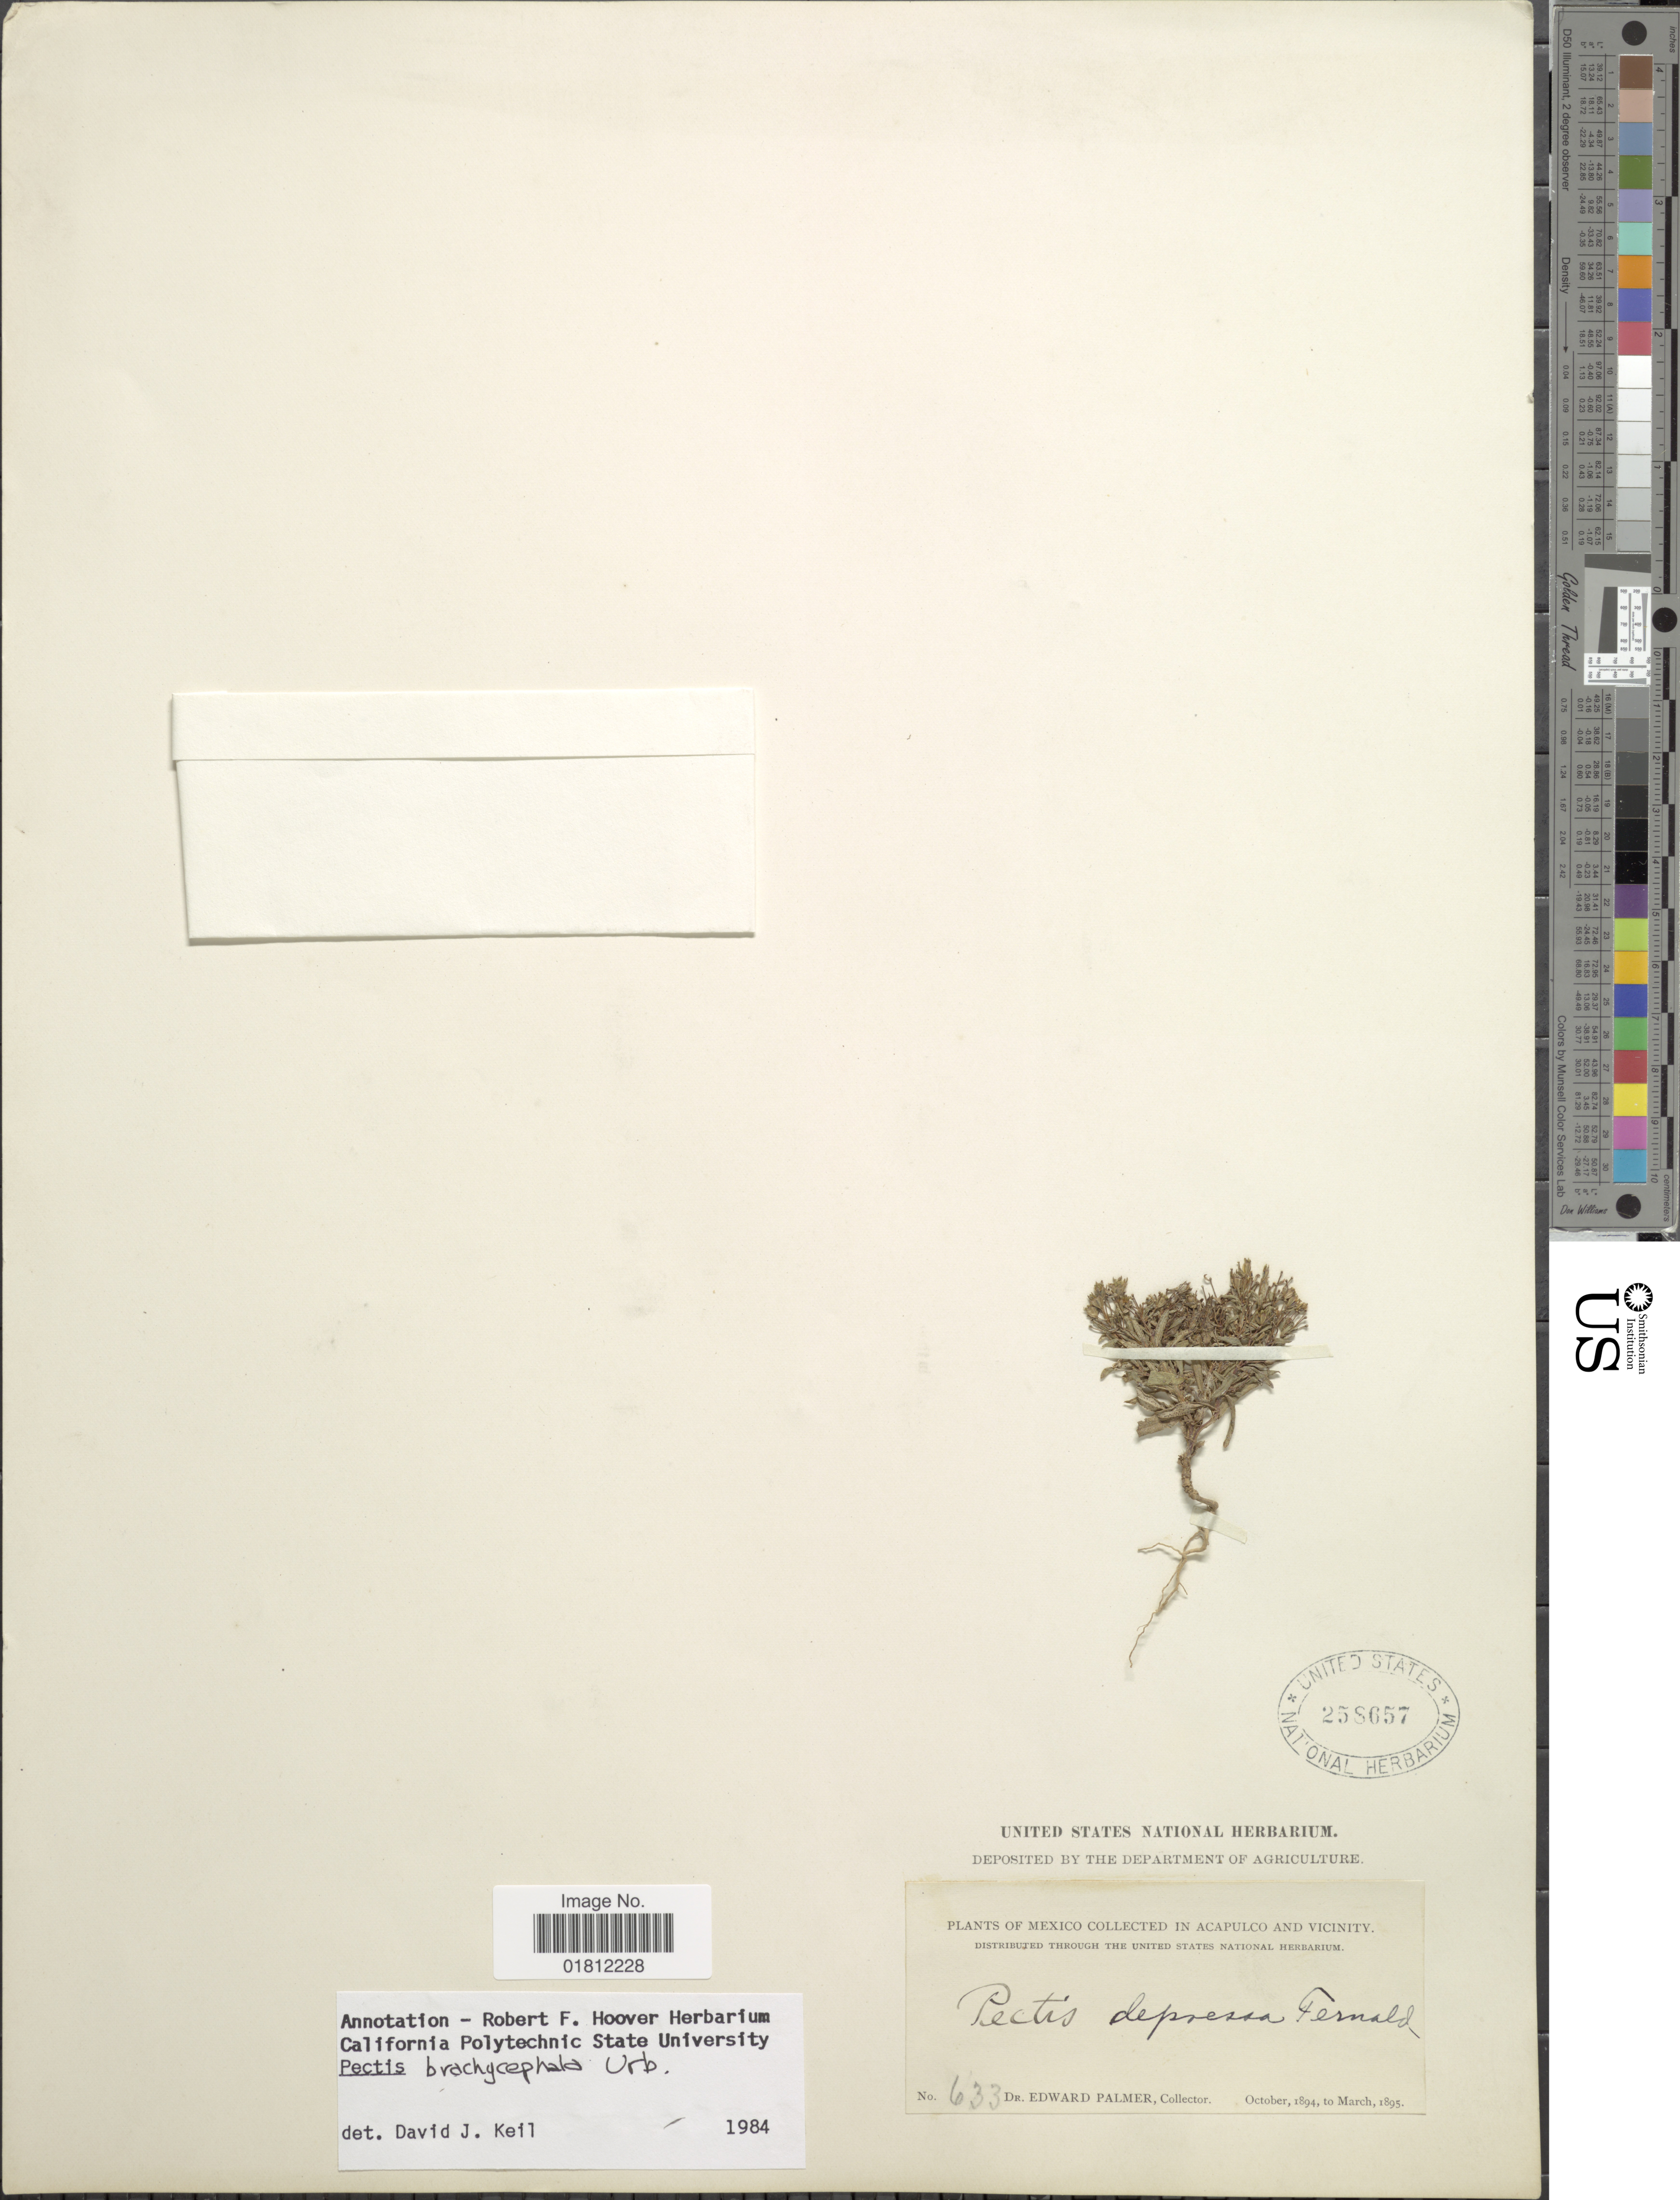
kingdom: Plantae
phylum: Tracheophyta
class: Magnoliopsida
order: Asterales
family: Asteraceae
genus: Pectis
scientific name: Pectis brachycephala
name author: Urb.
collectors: E. Palmer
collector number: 633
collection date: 1894-10/1895-03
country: Mexico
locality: In Acapulco and Vicinity.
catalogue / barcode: US 258657